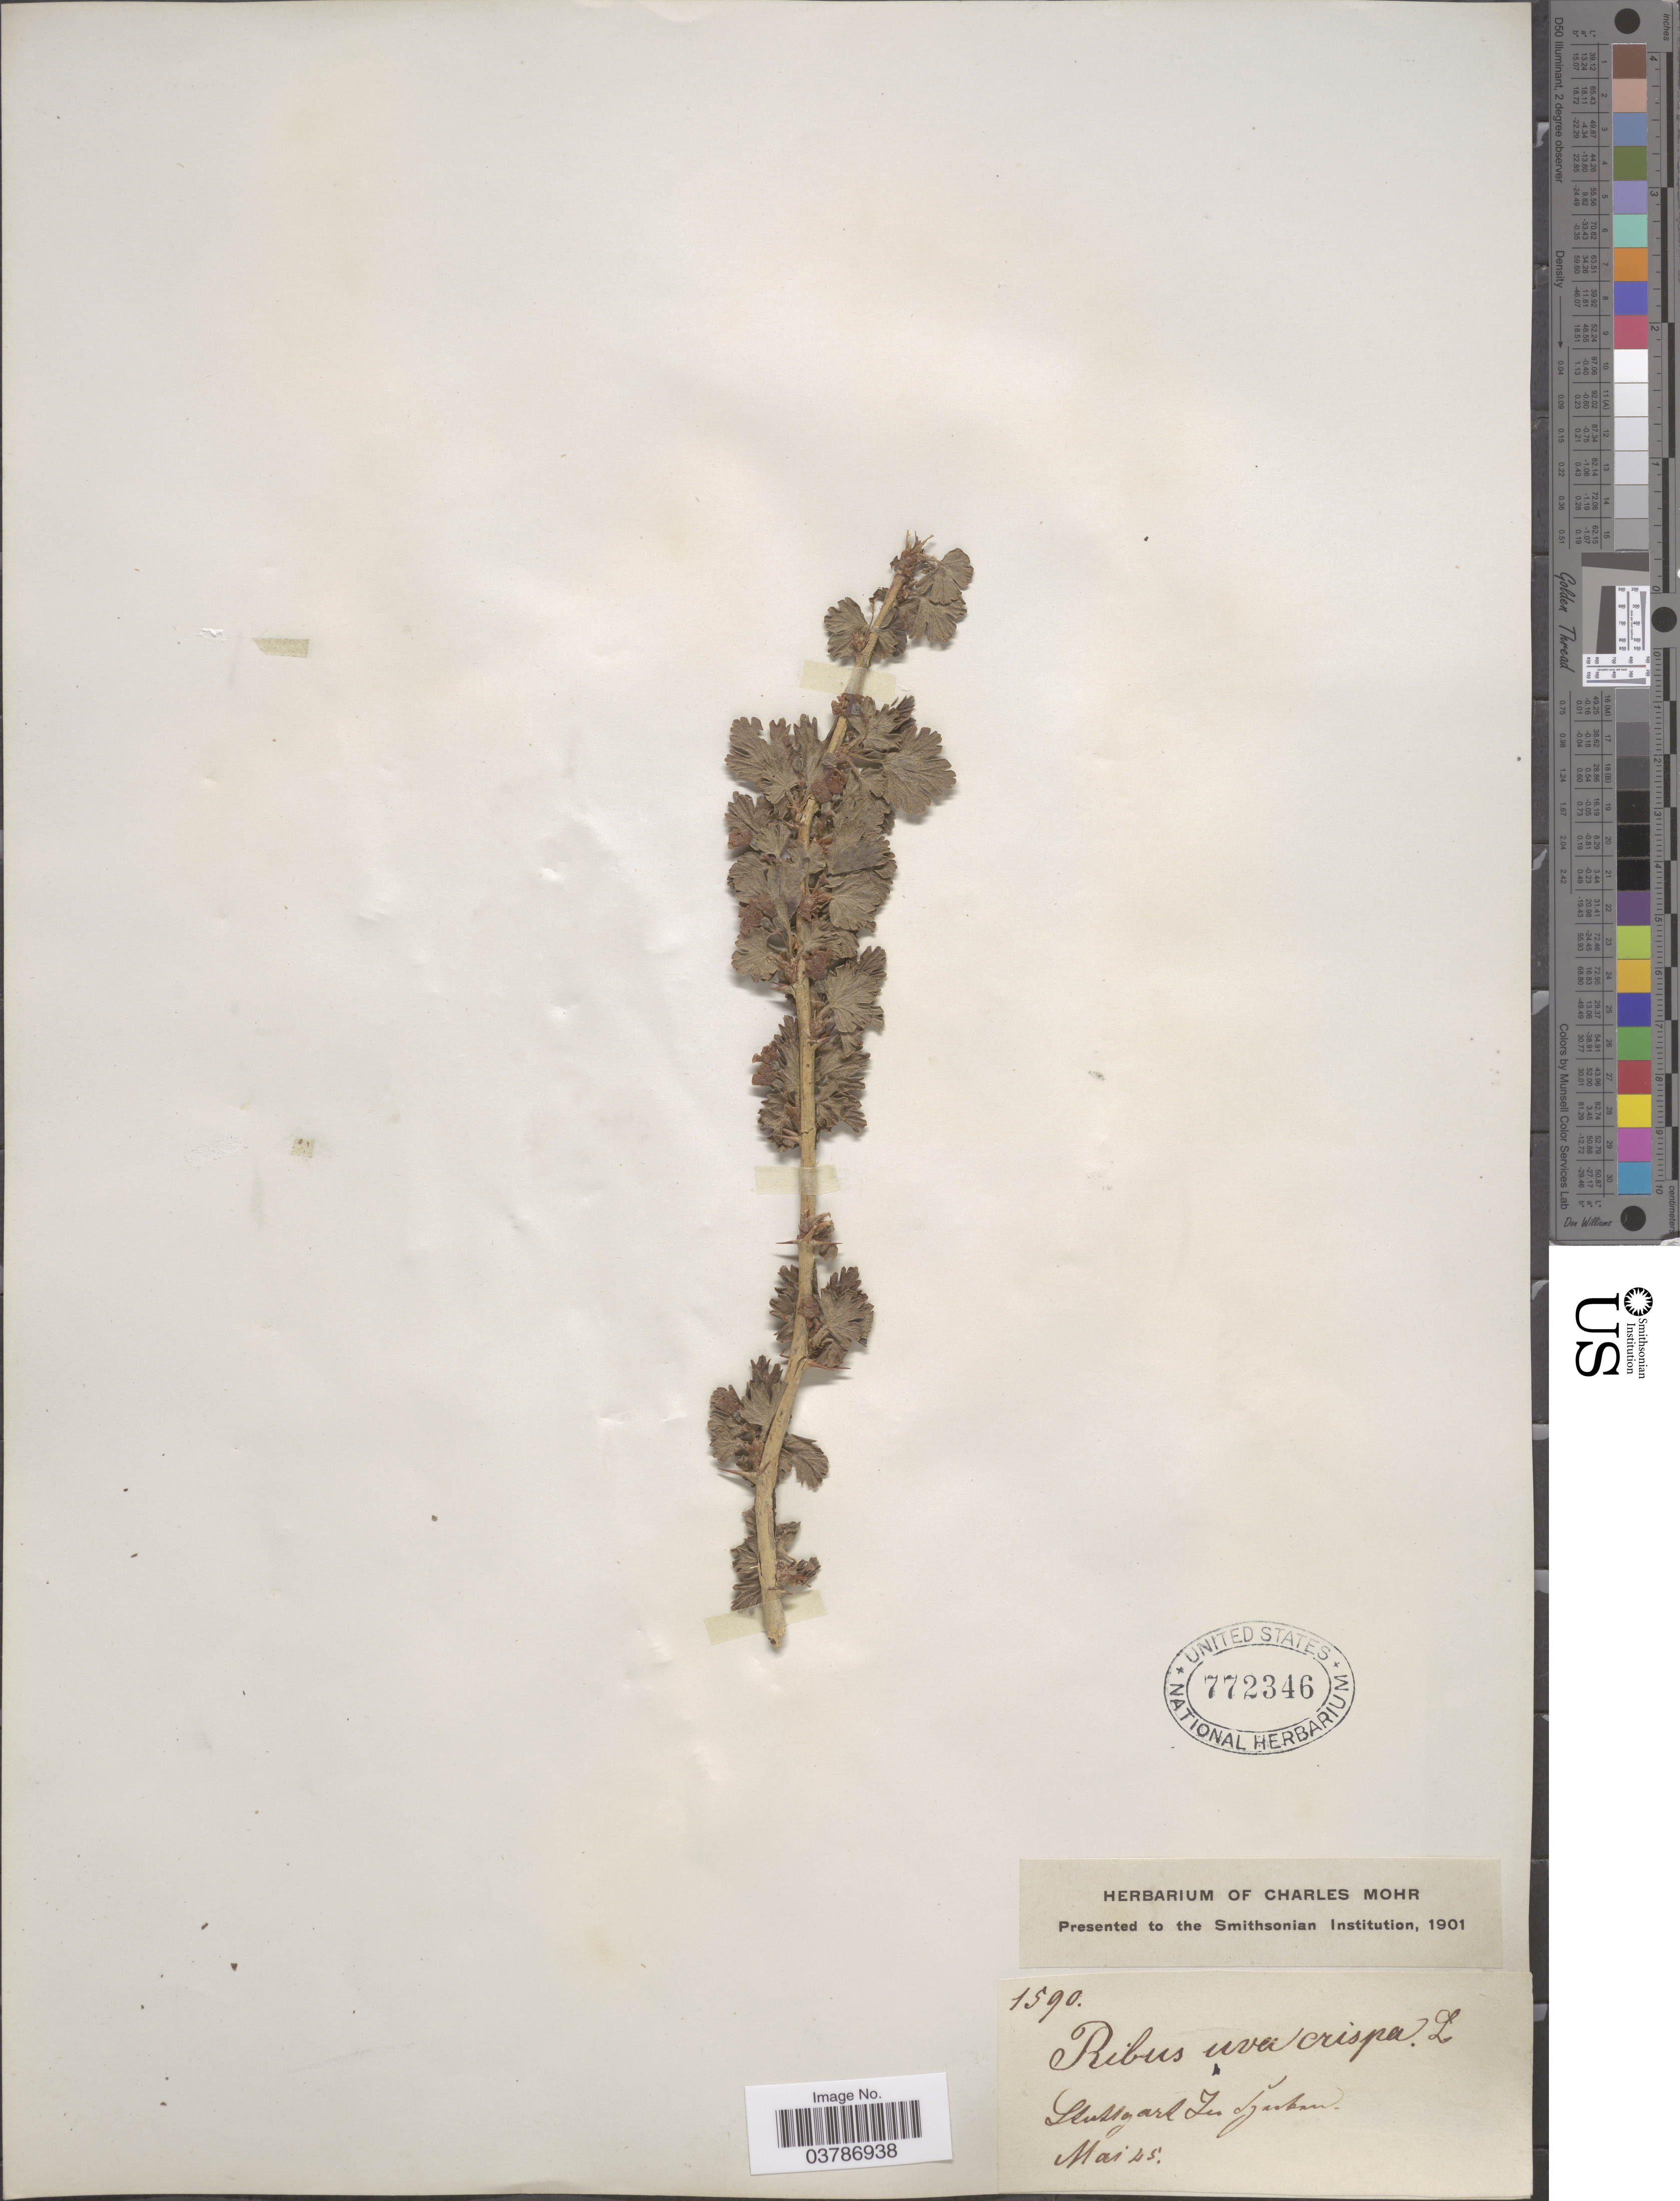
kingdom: Plantae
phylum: Tracheophyta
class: Magnoliopsida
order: Saxifragales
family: Grossulariaceae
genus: Ribes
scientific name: Ribes uva-crispa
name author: L.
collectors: ex herb. Charles Mohr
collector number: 1590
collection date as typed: Transcribed d/m/y: /5/45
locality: Stuttgard In Igaskan*.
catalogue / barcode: US 772346